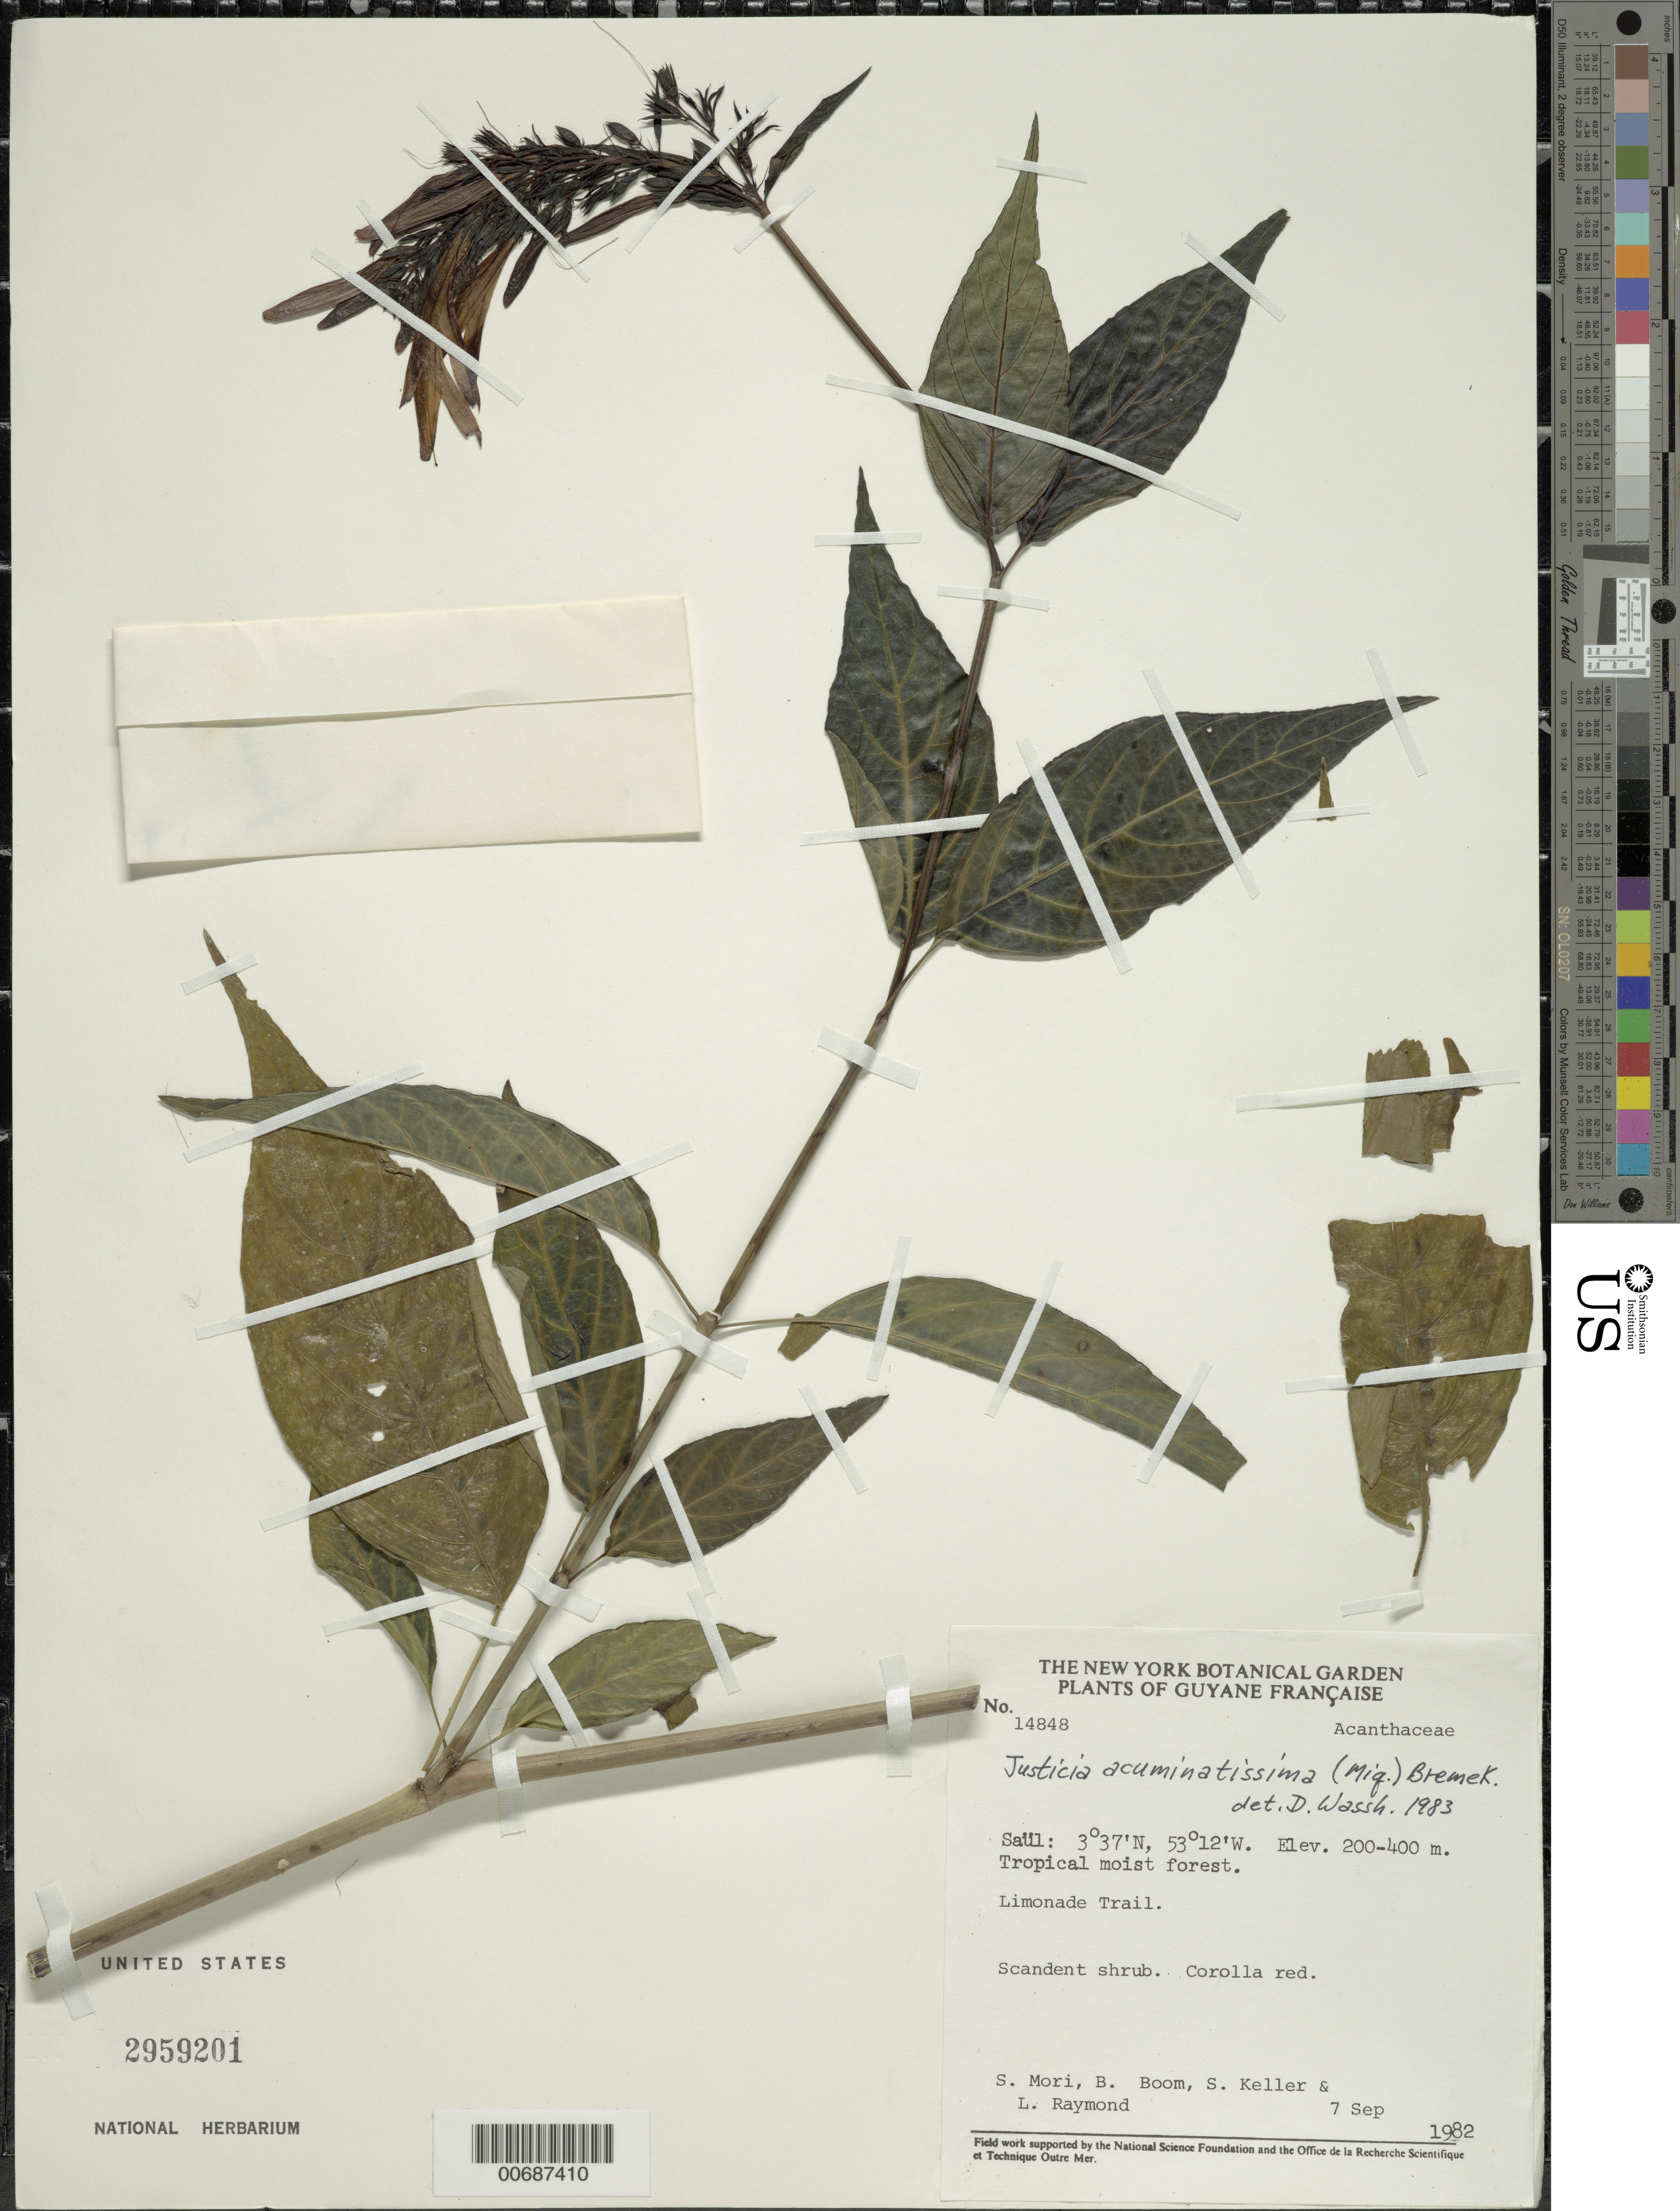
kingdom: Plantae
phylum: Tracheophyta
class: Magnoliopsida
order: Lamiales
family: Acanthaceae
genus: Justicia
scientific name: Justicia acuminatissima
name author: (Miq.) Bremek.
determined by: Wasshausen, Dieter C., (BOT), Smithsonian Institution - National Museum of Natural History (UNITED STATES)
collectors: S. Mori, B. M. Boom, S. Keller & L. Raymond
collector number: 14848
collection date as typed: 7-Sep-82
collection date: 1982-09-07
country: French Guiana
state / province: Saint-Laurent-du-Maroni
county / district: Saül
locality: Saül, Limonade Trail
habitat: Tropical moist forest. .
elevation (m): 200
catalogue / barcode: US 2959201